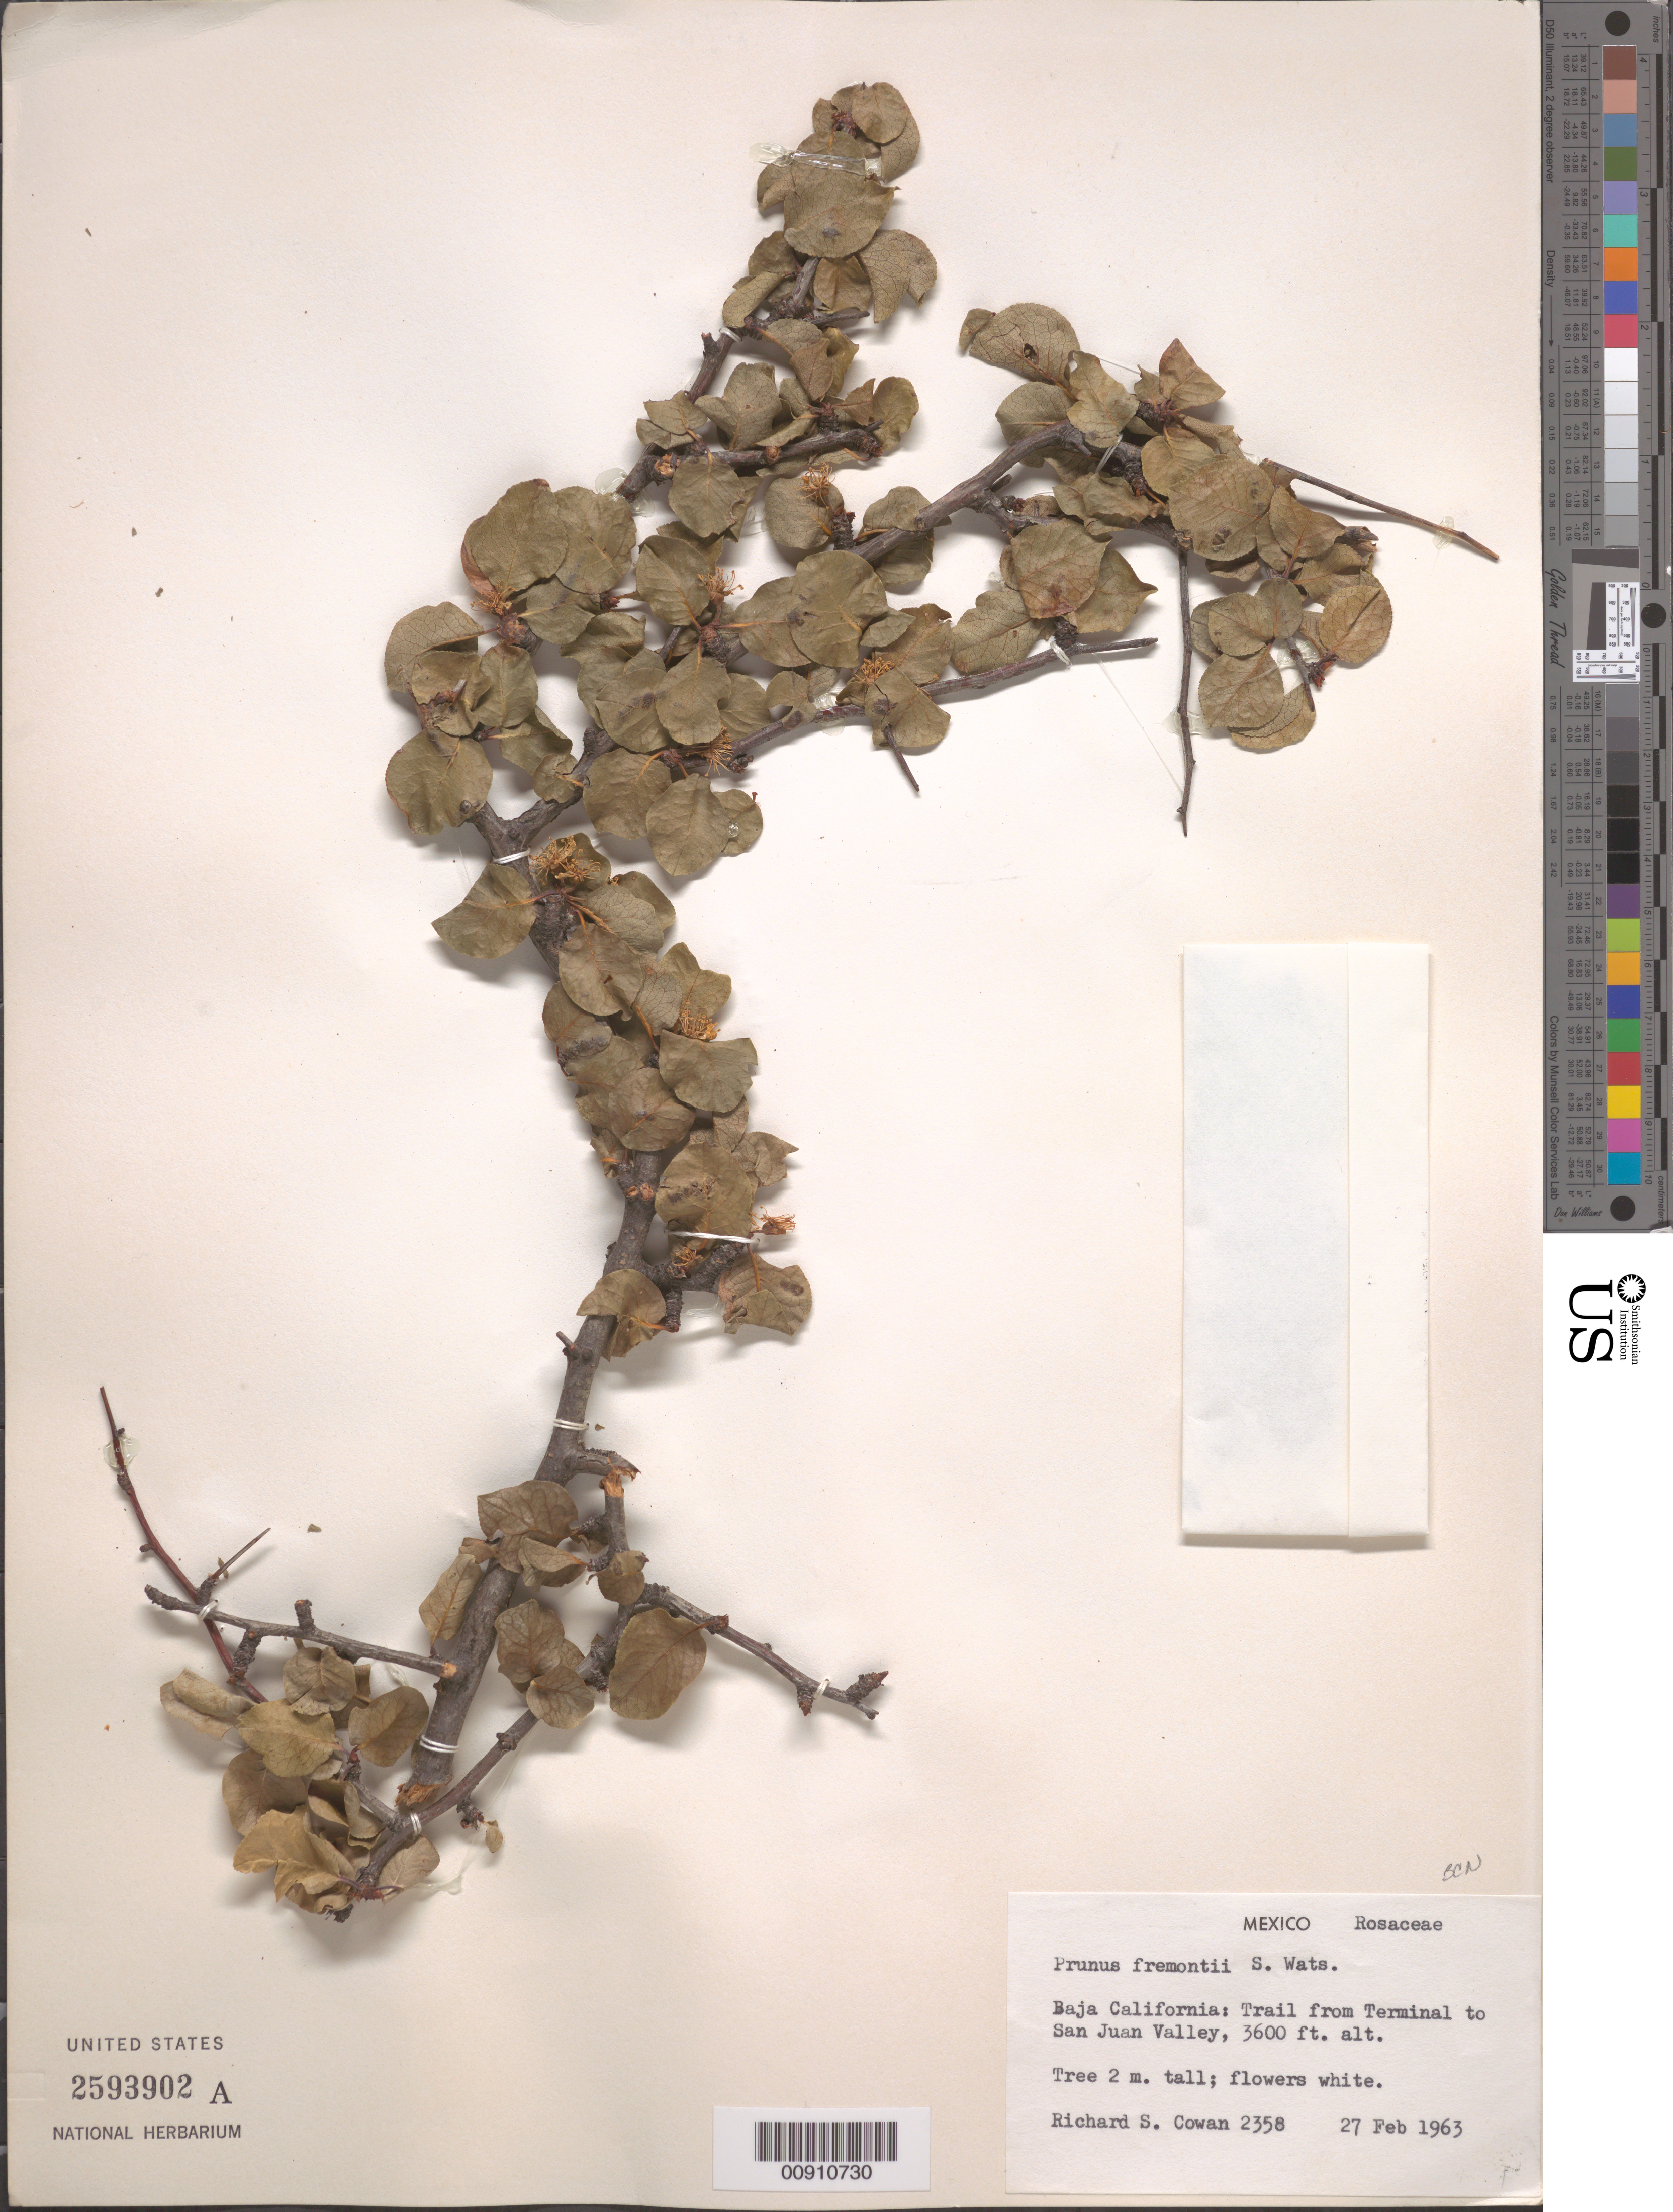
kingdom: Plantae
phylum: Tracheophyta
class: Magnoliopsida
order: Rosales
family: Rosaceae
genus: Prunus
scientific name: Prunus fremontii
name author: S. Watson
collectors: R. S. Cowan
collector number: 2358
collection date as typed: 27 Feb 1963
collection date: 1963-02-27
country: Mexico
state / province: Baja California Norte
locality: Baja California: Trail from Terminal to San Juan Valley.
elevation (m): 1097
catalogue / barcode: US 2593902A